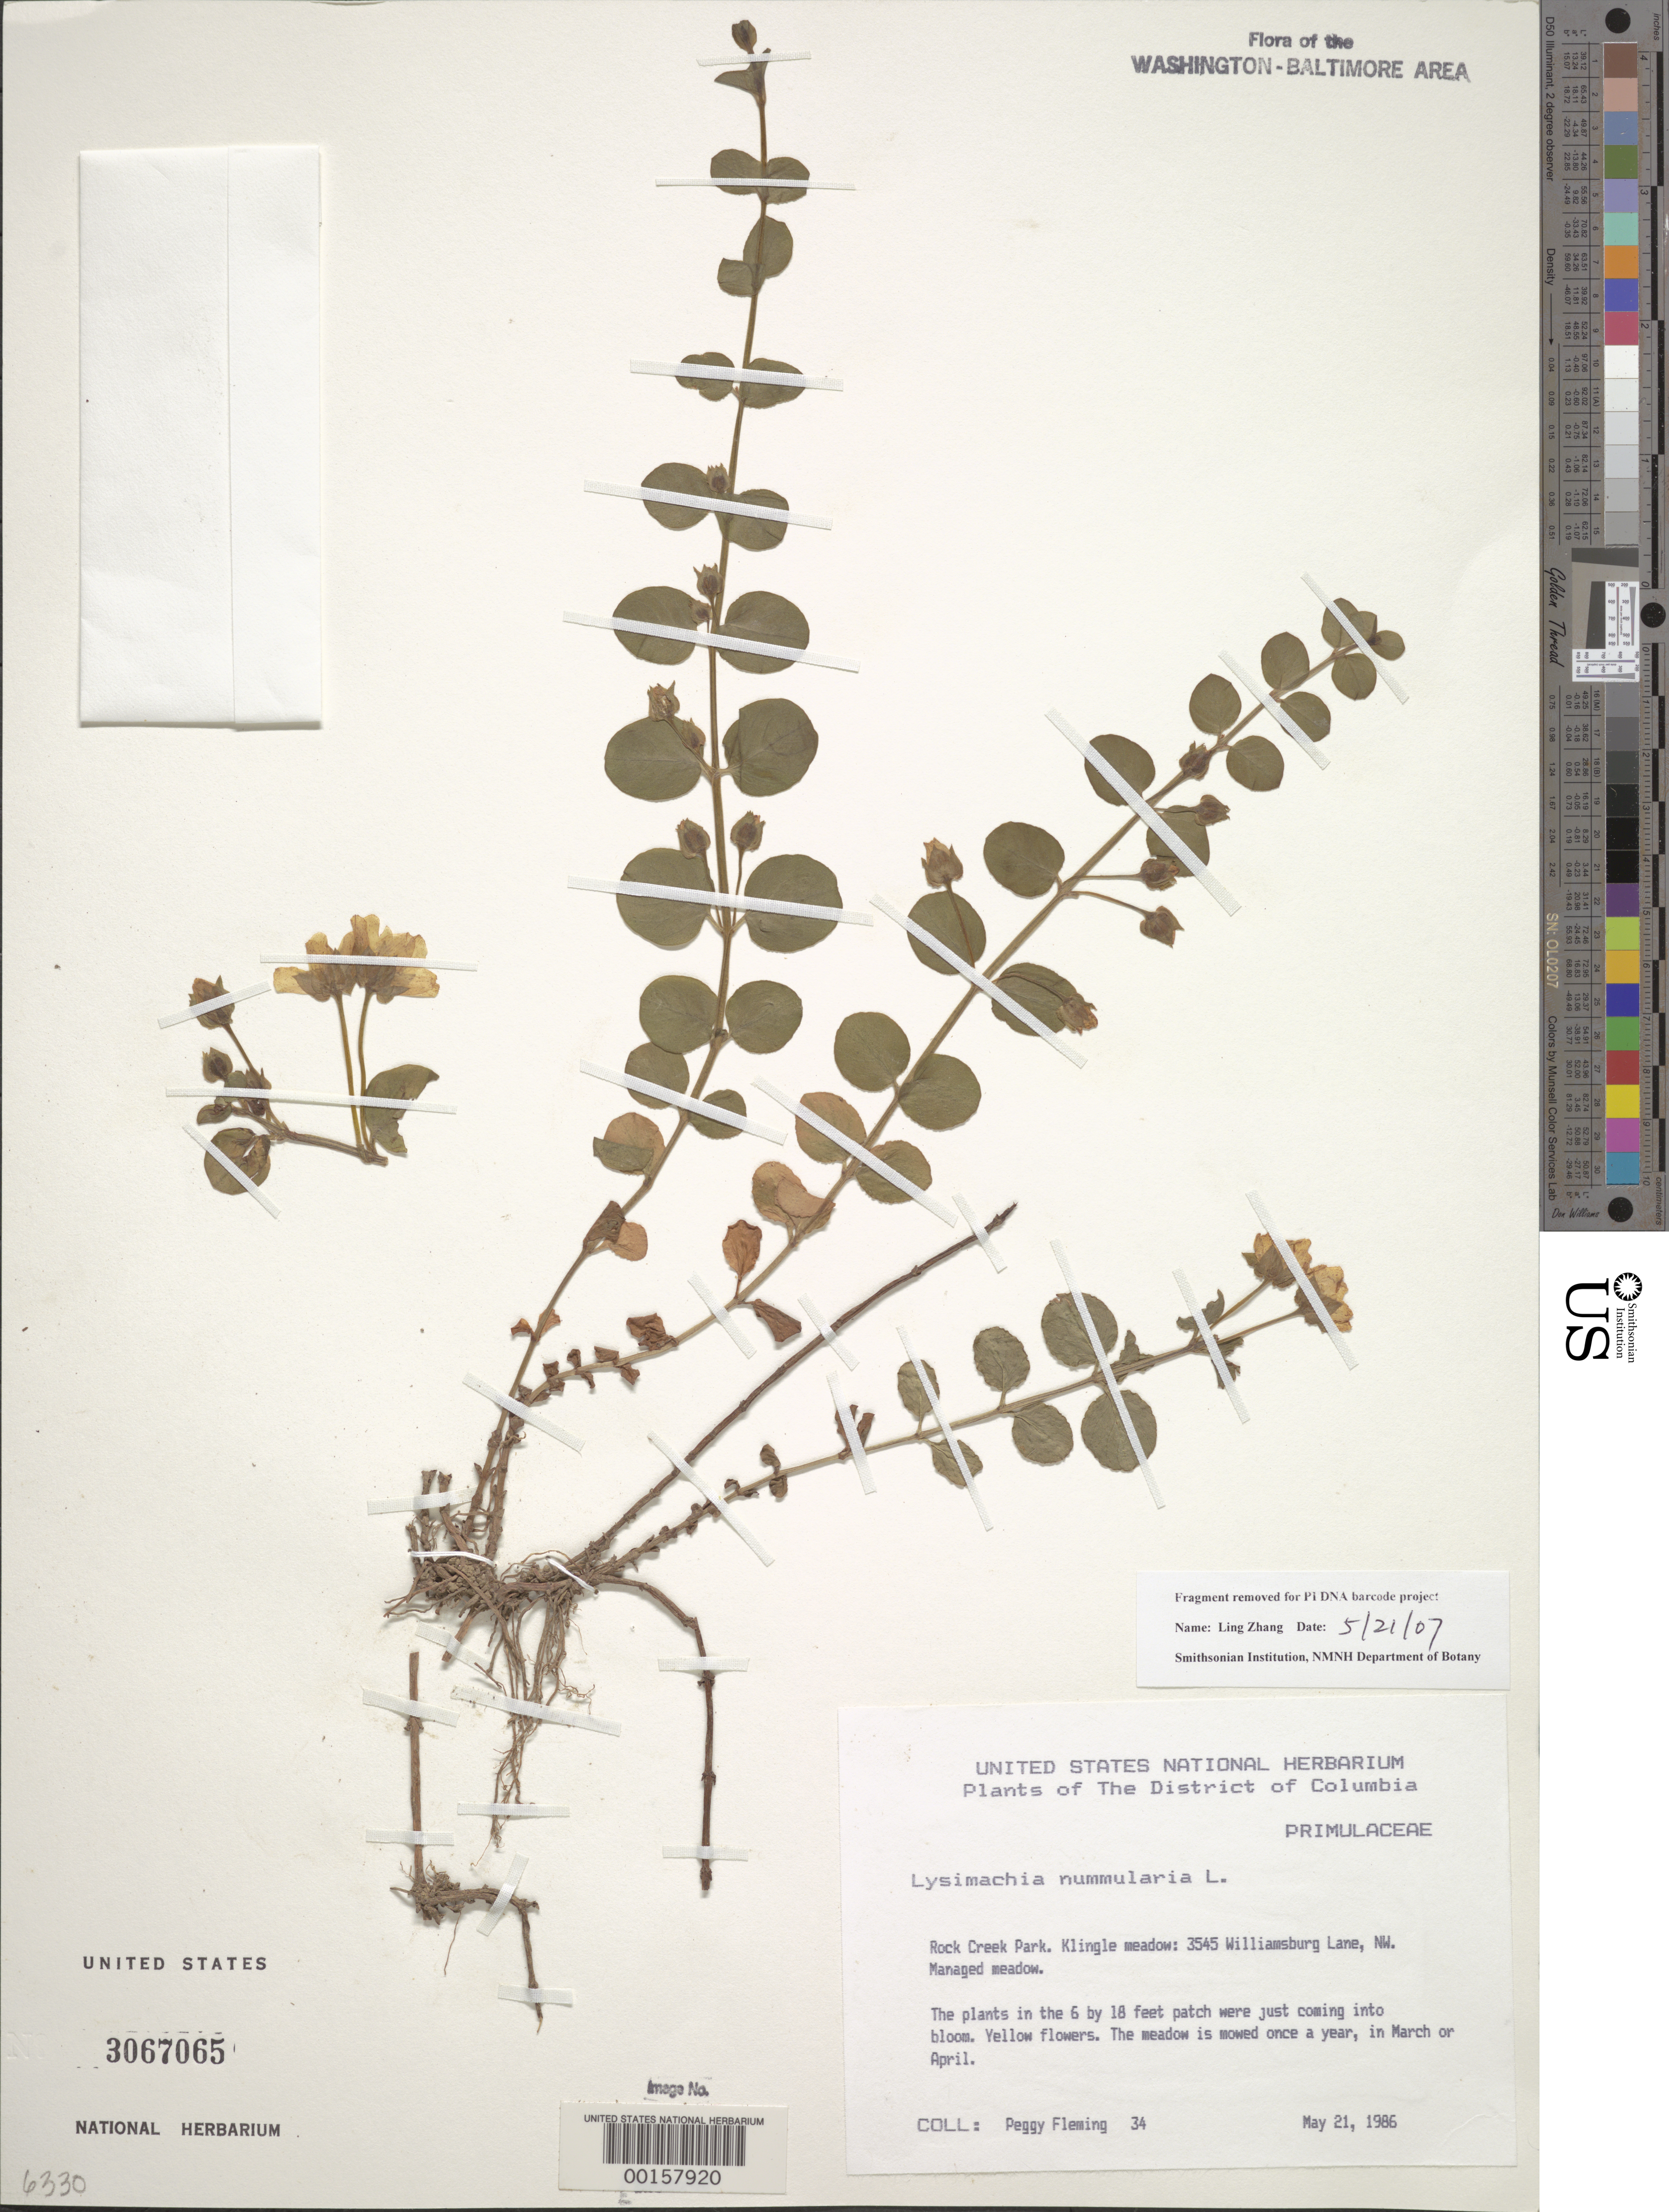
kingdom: Plantae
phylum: Tracheophyta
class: Magnoliopsida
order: Ericales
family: Primulaceae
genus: Lysimachia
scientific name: Lysimachia nummularia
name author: L.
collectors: P. Fleming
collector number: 34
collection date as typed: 21 May 1986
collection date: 1986-05-21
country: United States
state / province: District of Columbia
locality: Rock Creek Park. Klingle meadow: 3545 Williamsburg Lane, NW.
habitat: Managed meadow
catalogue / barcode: US 3067065